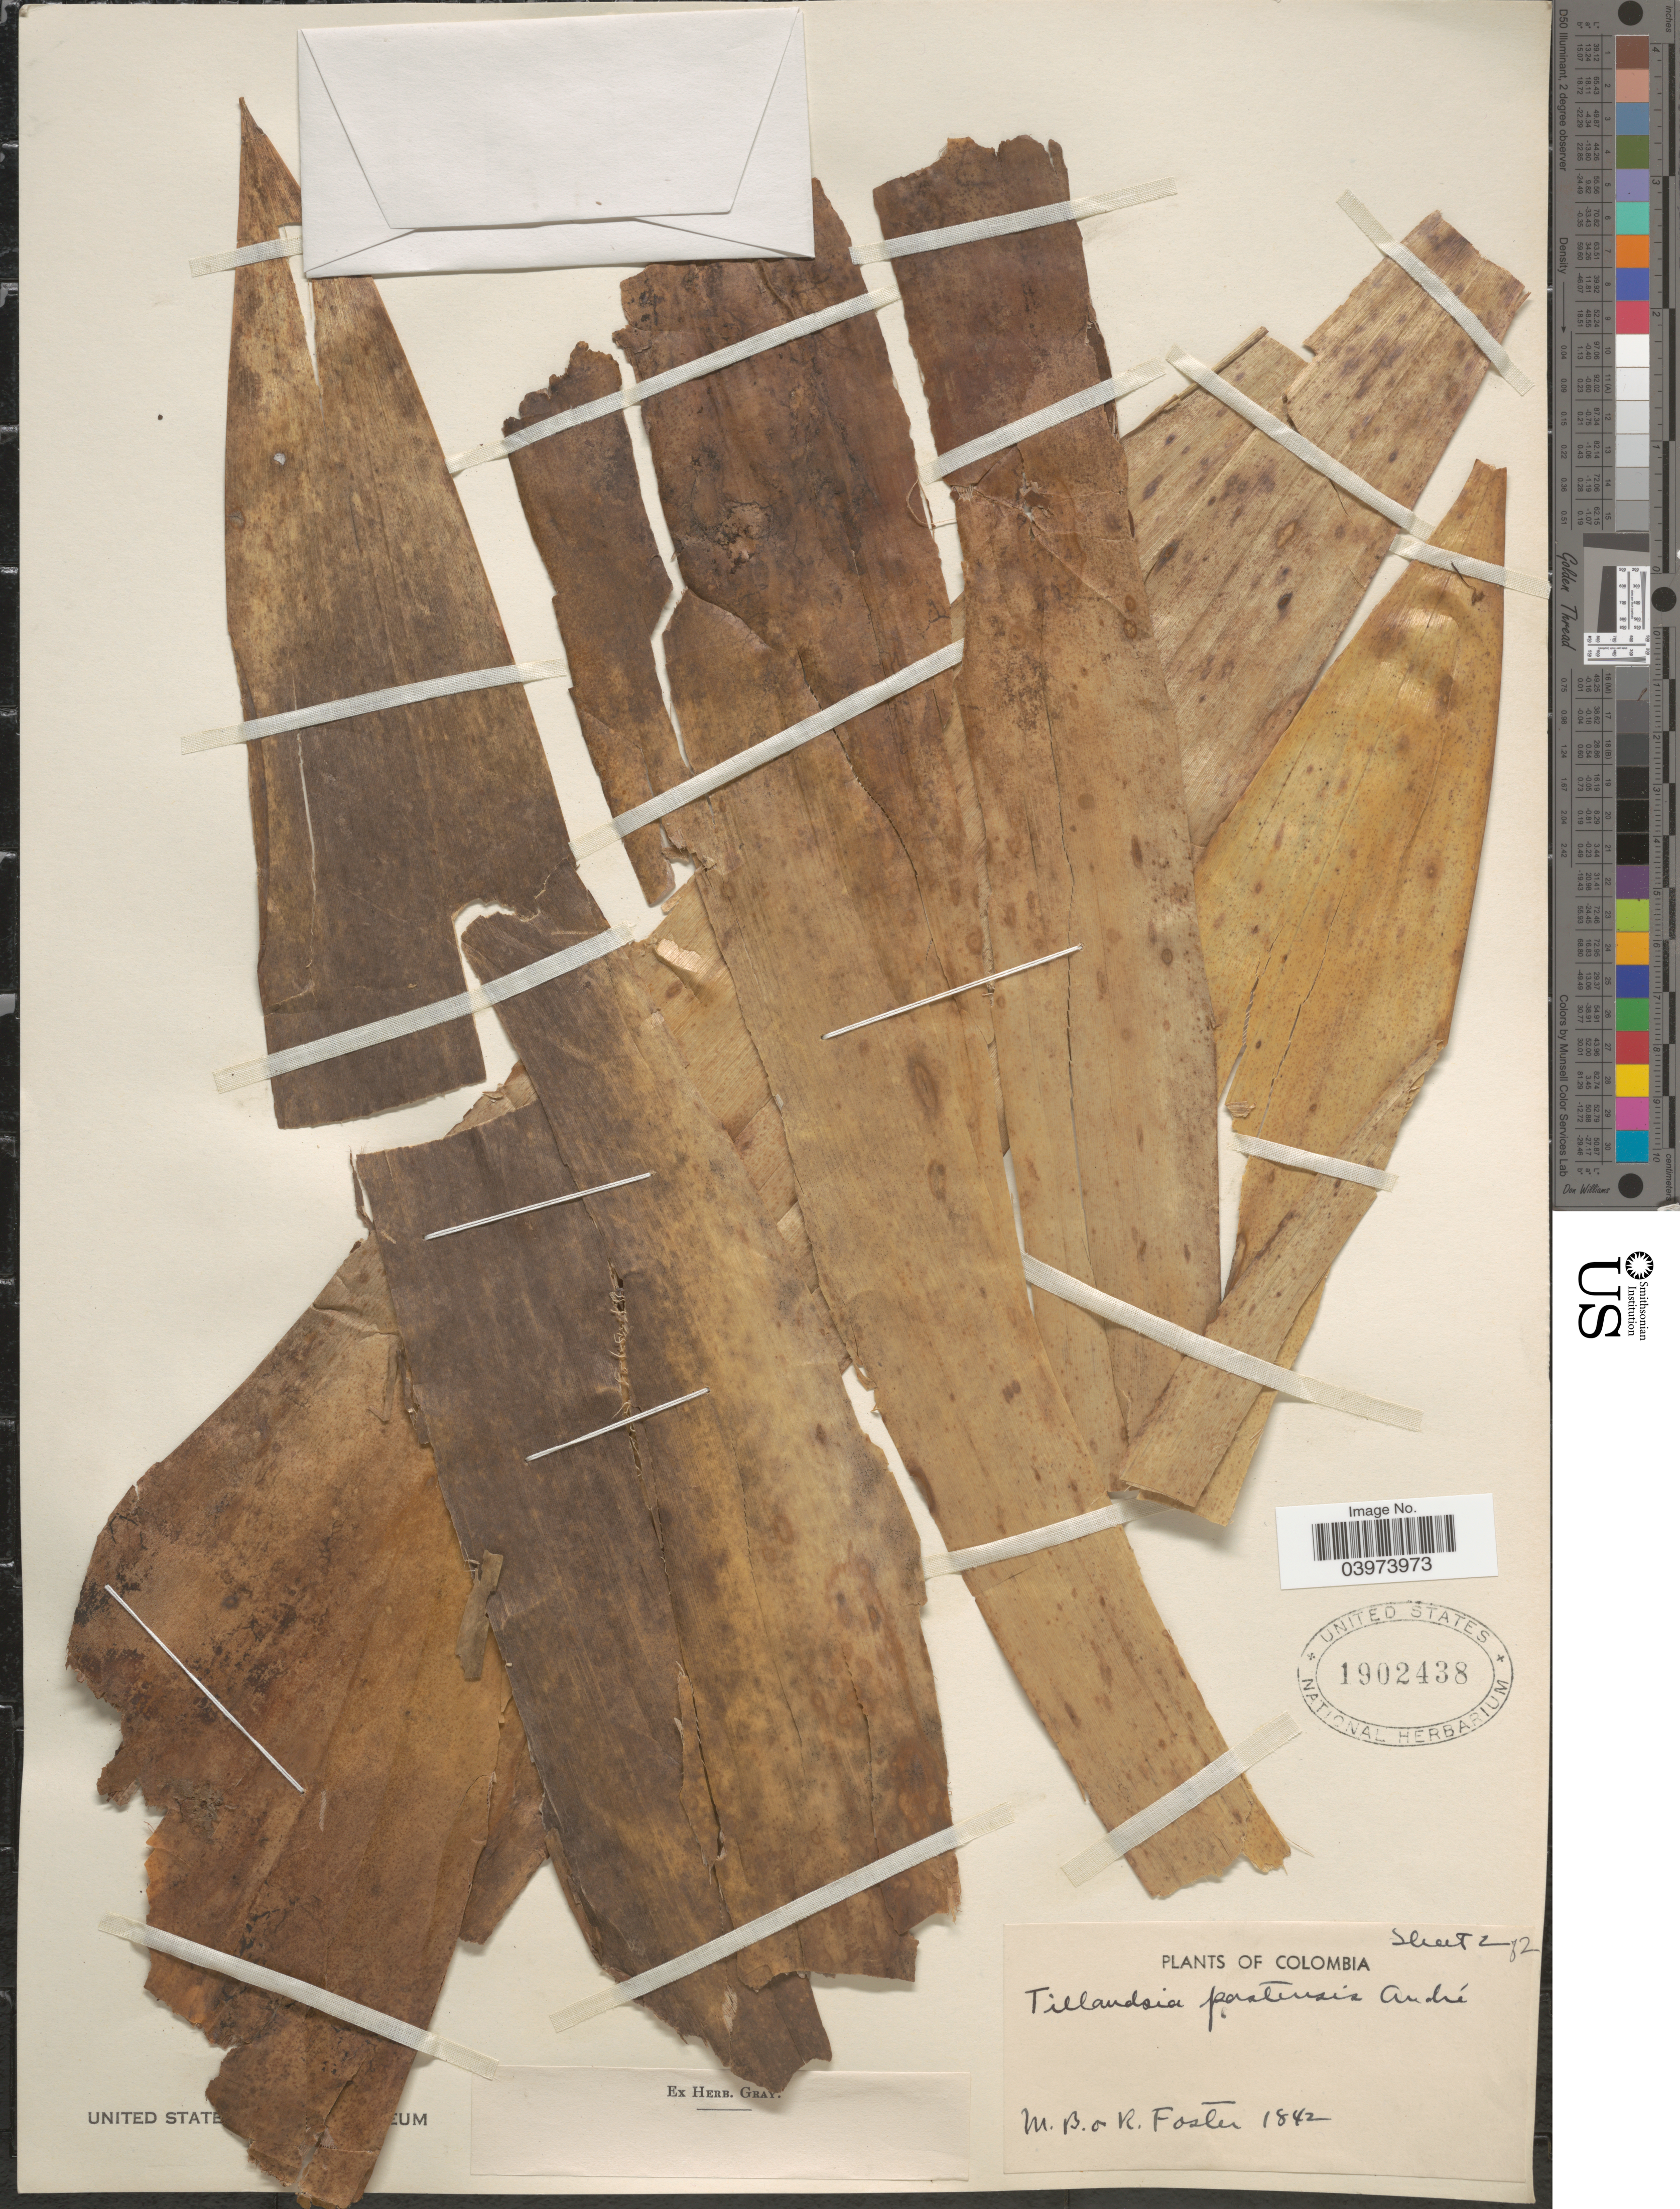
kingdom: Plantae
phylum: Tracheophyta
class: Liliopsida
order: Poales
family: Bromeliaceae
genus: Tillandsia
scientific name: Tillandsia pastensis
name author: André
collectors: M. B. Foster & R. Foster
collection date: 1842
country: Colombia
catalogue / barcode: US 1902438